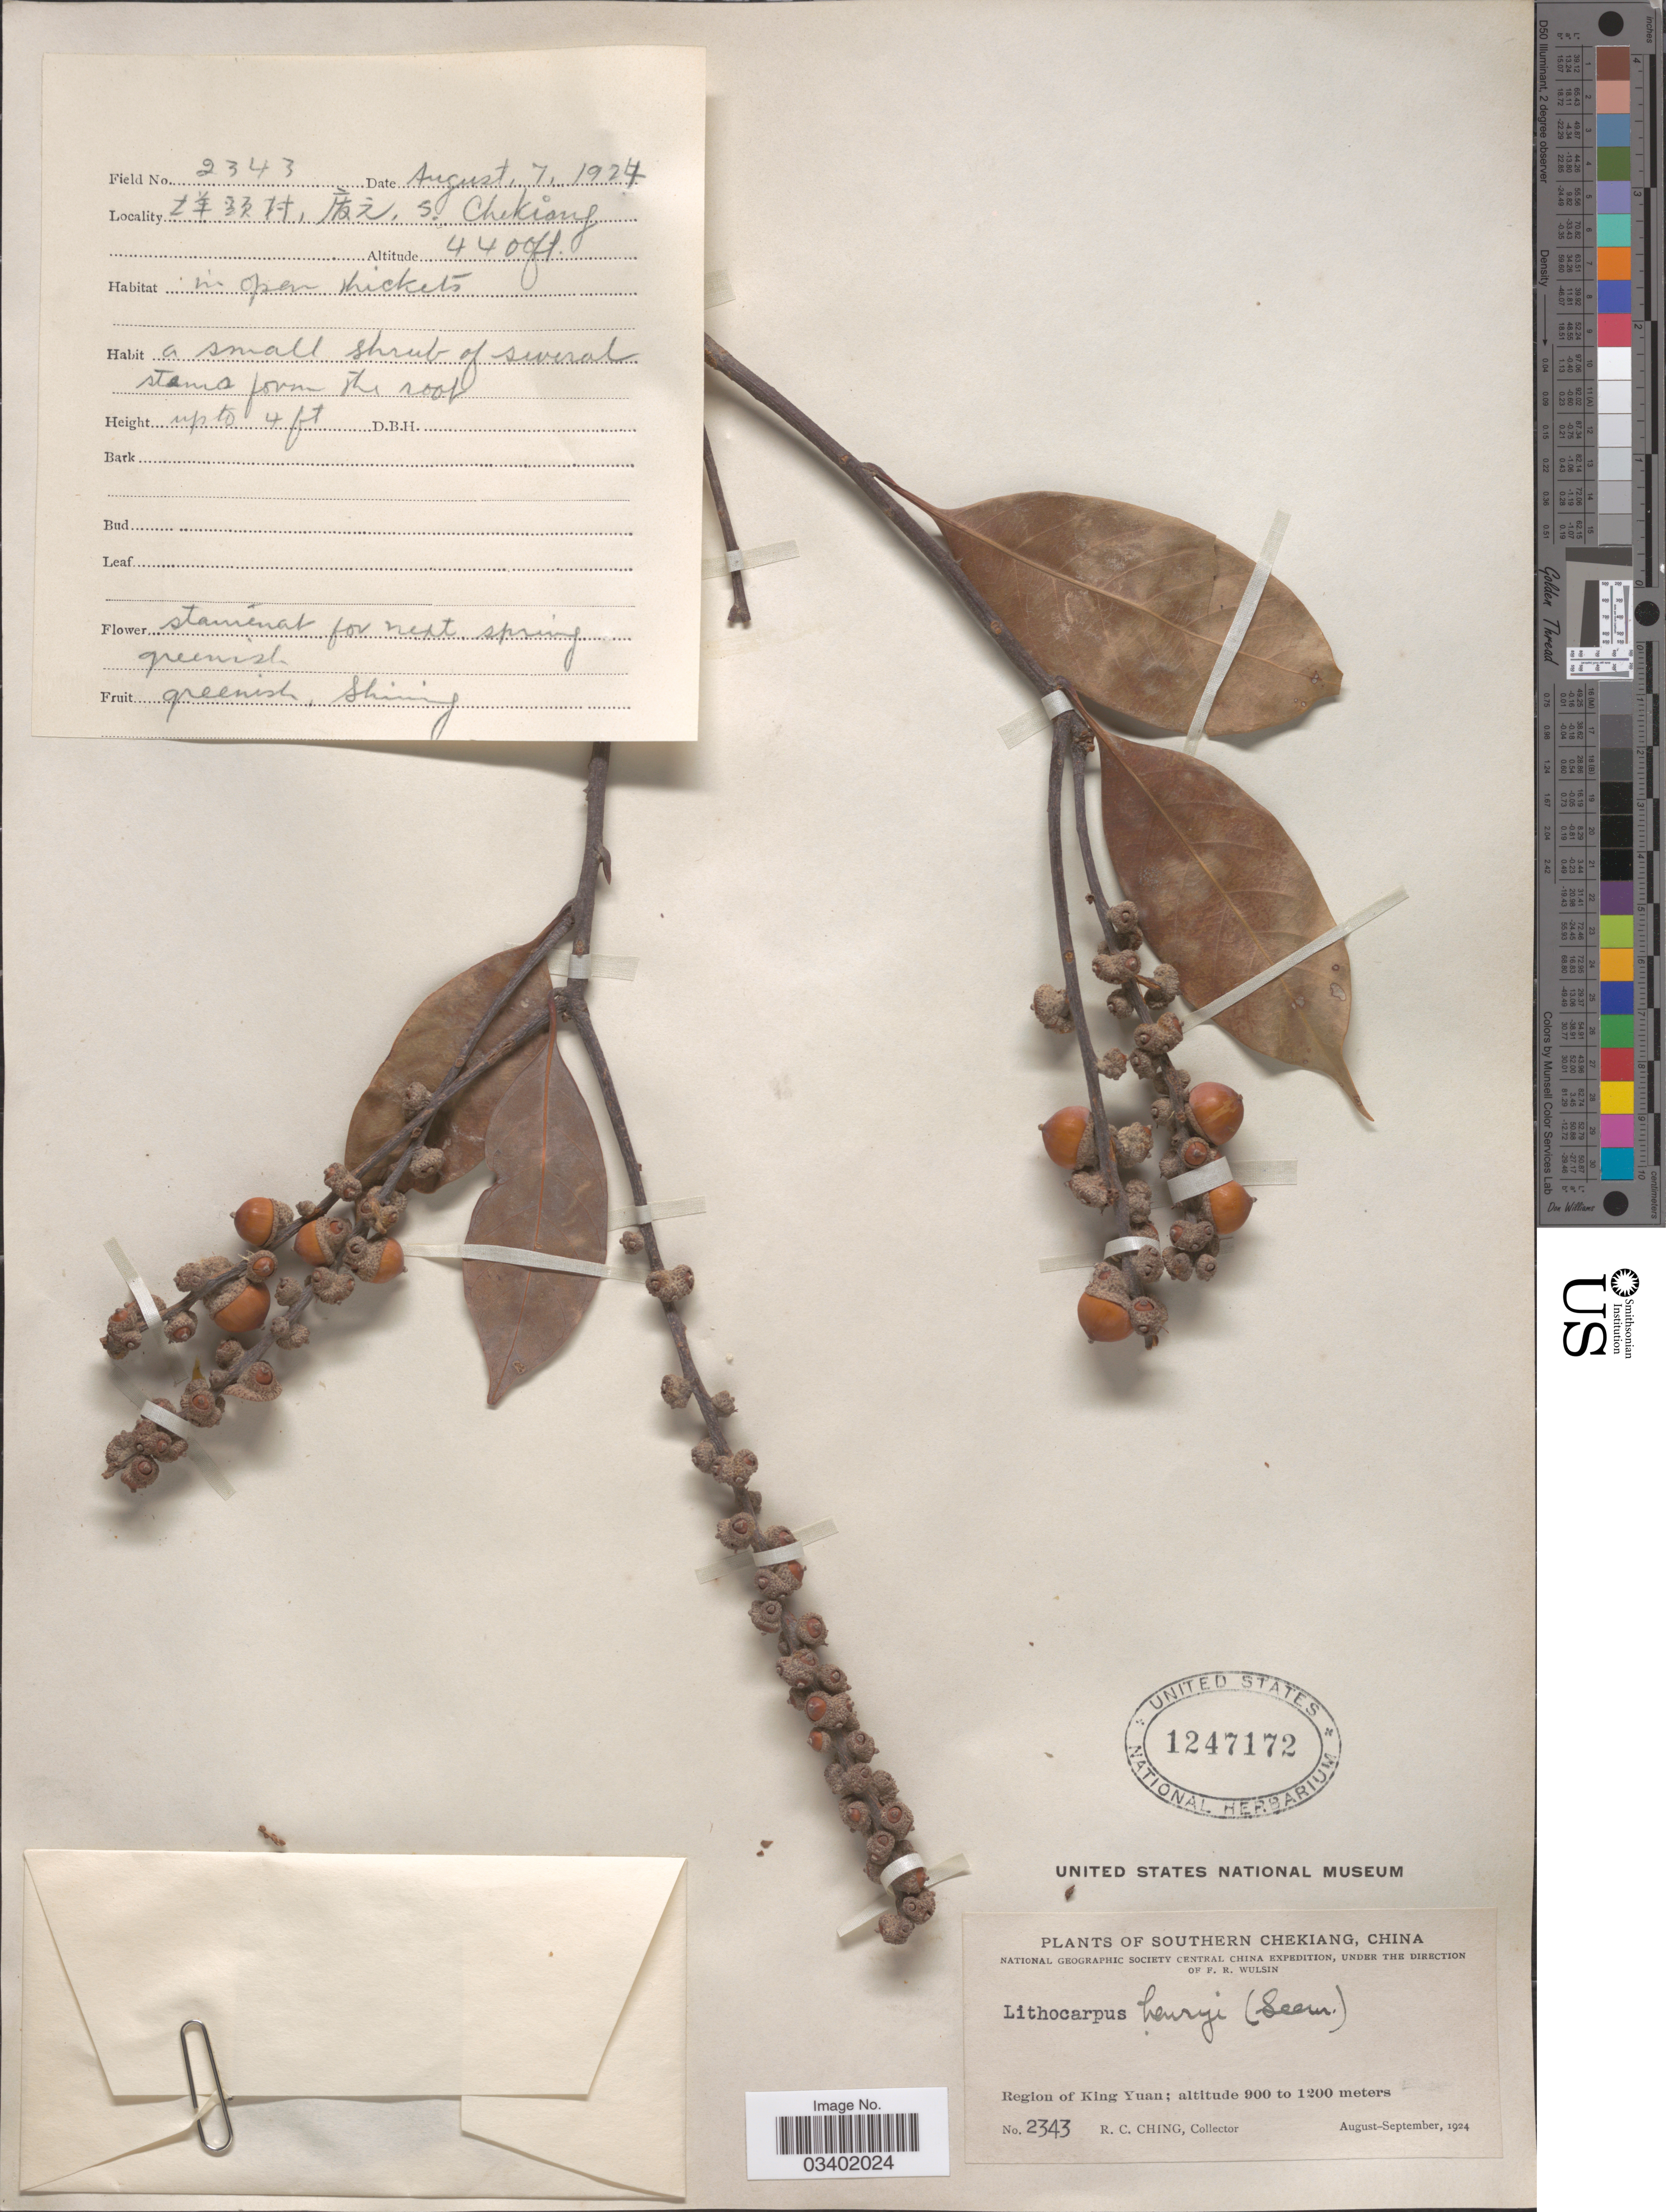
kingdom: Plantae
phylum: Tracheophyta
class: Magnoliopsida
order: Fagales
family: Fagaceae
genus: Lithocarpus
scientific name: Lithocarpus henryi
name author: Rehder & E.H. Wilson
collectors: R. C. Ching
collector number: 2343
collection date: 1924-08-07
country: China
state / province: Zhejiang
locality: Southern Chekiang. Region of King Yuan. X.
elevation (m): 1341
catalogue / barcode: US 1247172